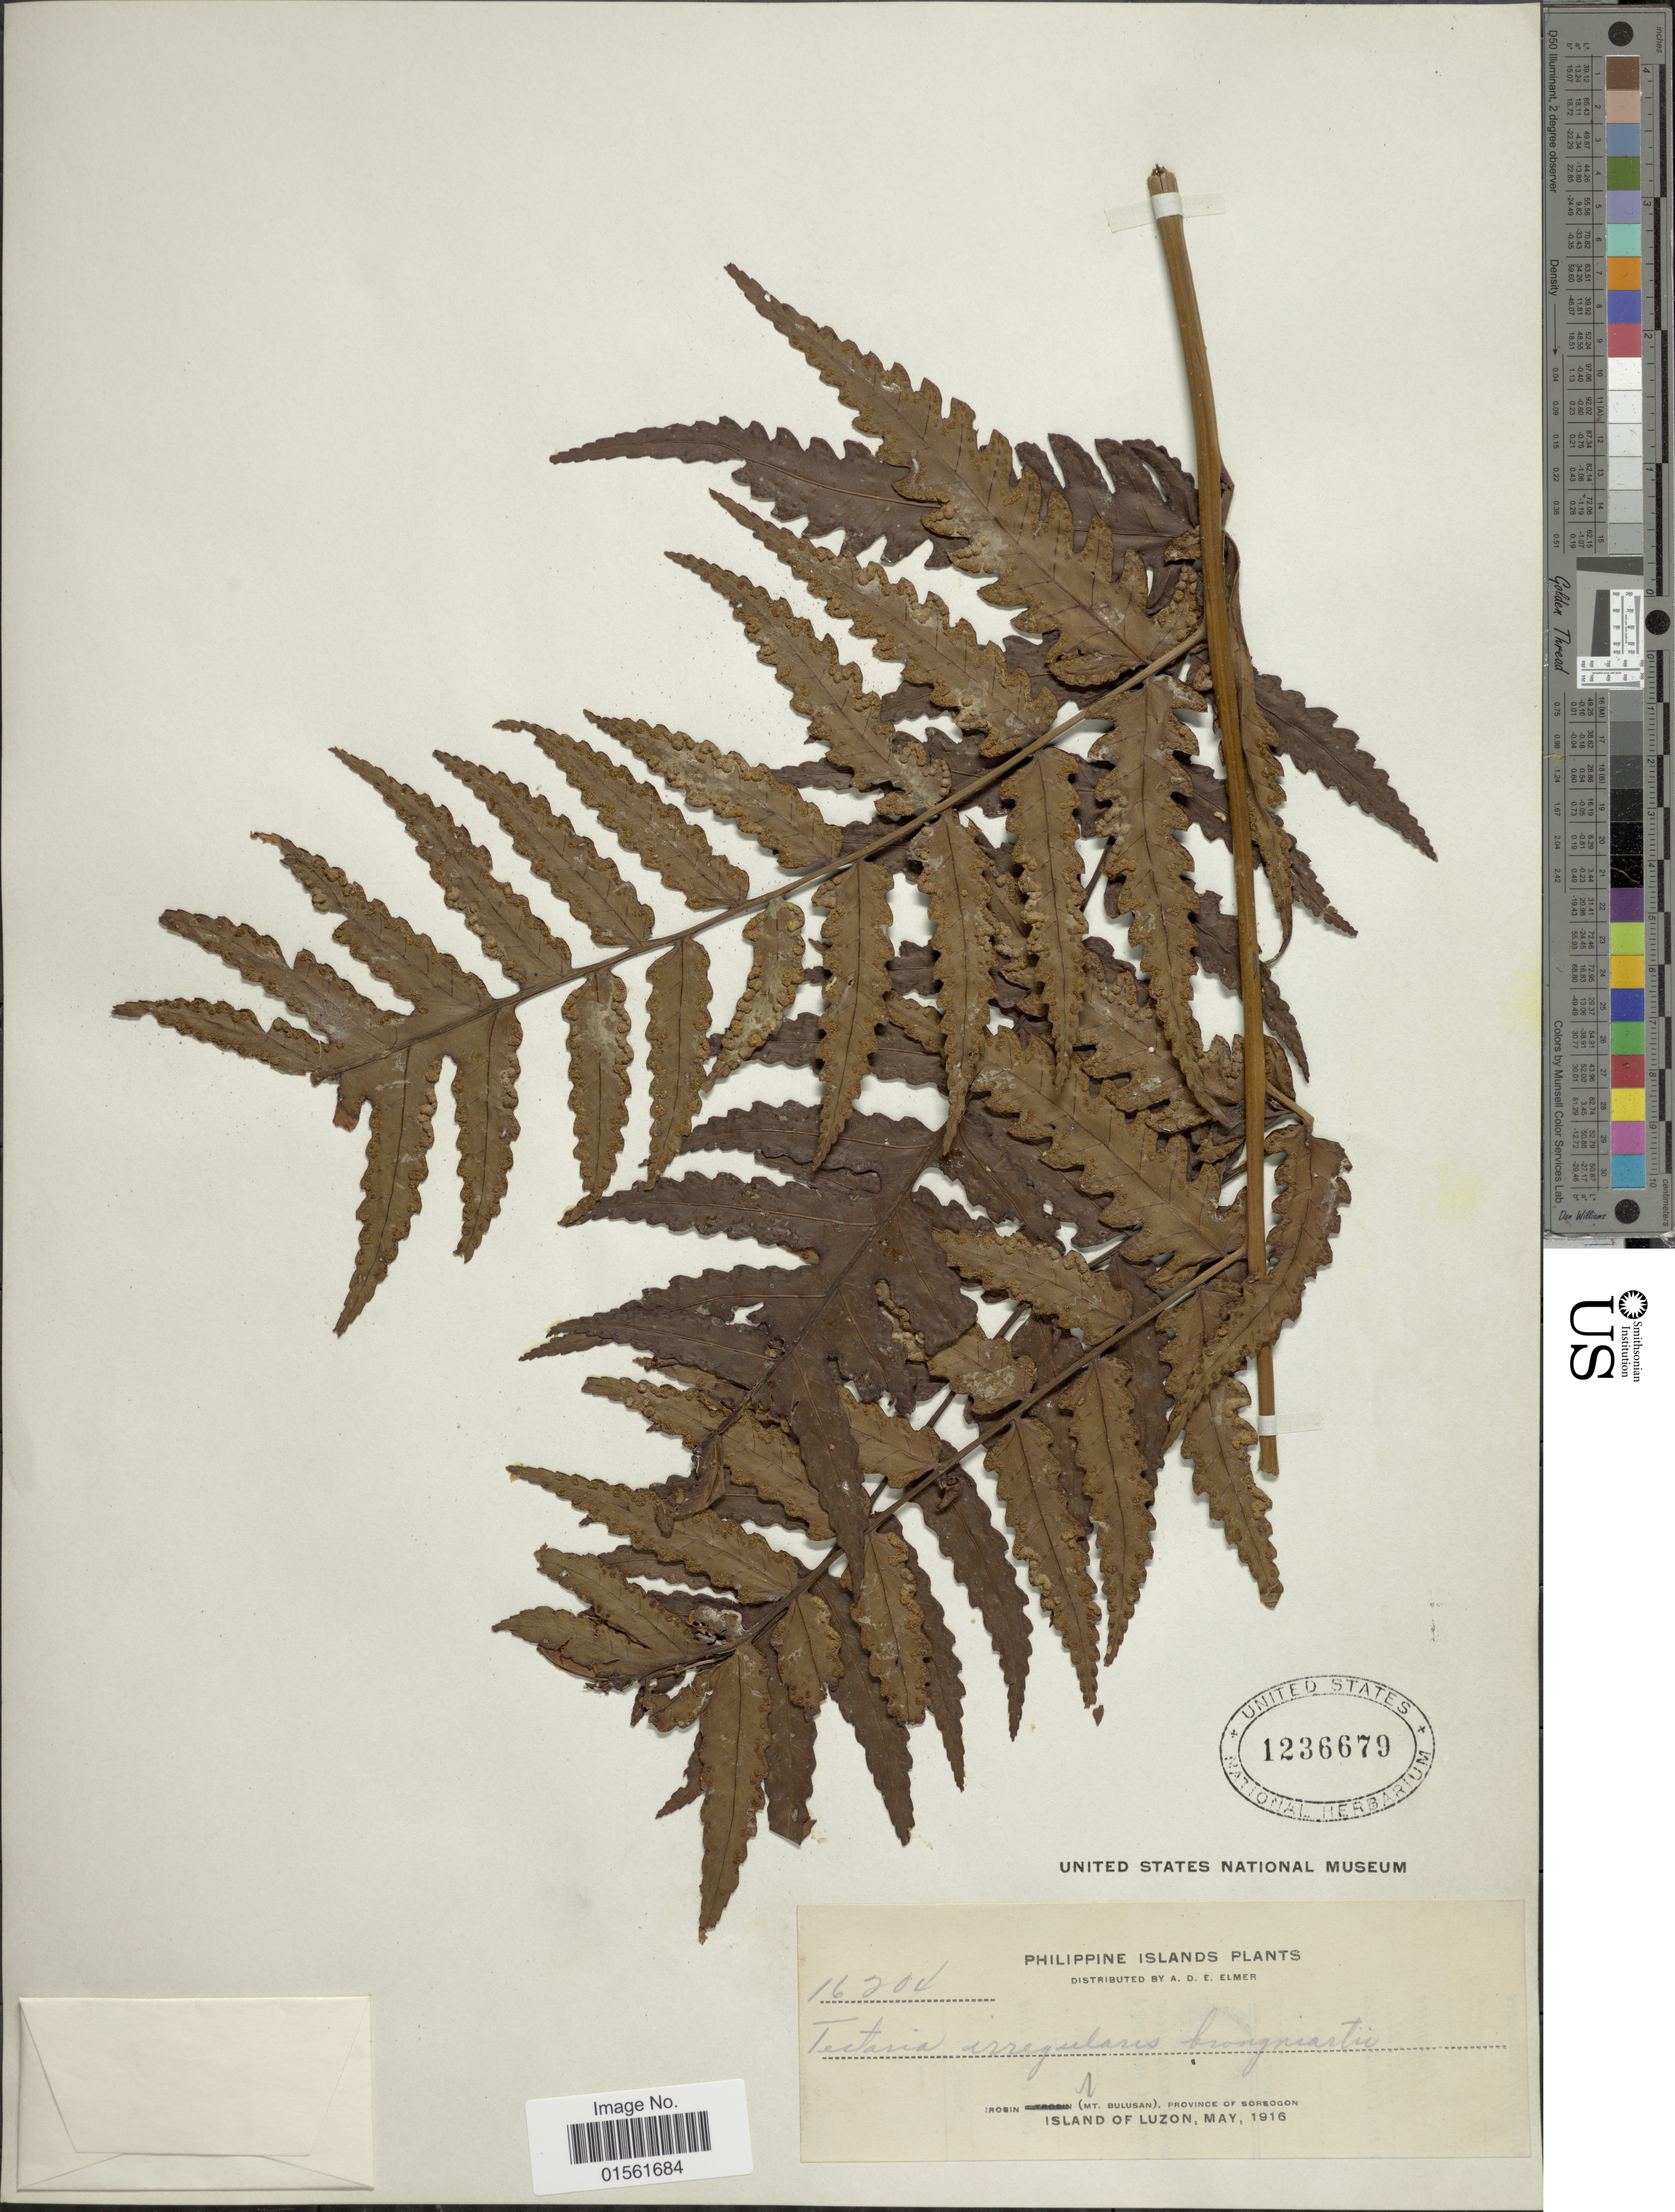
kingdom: Plantae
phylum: Tracheophyta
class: Polypodiopsida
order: Polypodiales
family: Dryopteridaceae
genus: Pleocnemia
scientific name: Pleocnemia macrodonta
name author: (C. Presl ex Fée) Holttum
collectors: A. D. E. Elmer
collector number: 16204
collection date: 1916-05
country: Philippines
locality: Irosin, (Mt. Bulusan), Province of Sorsogon. Island of Luzon.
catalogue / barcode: US 1236679